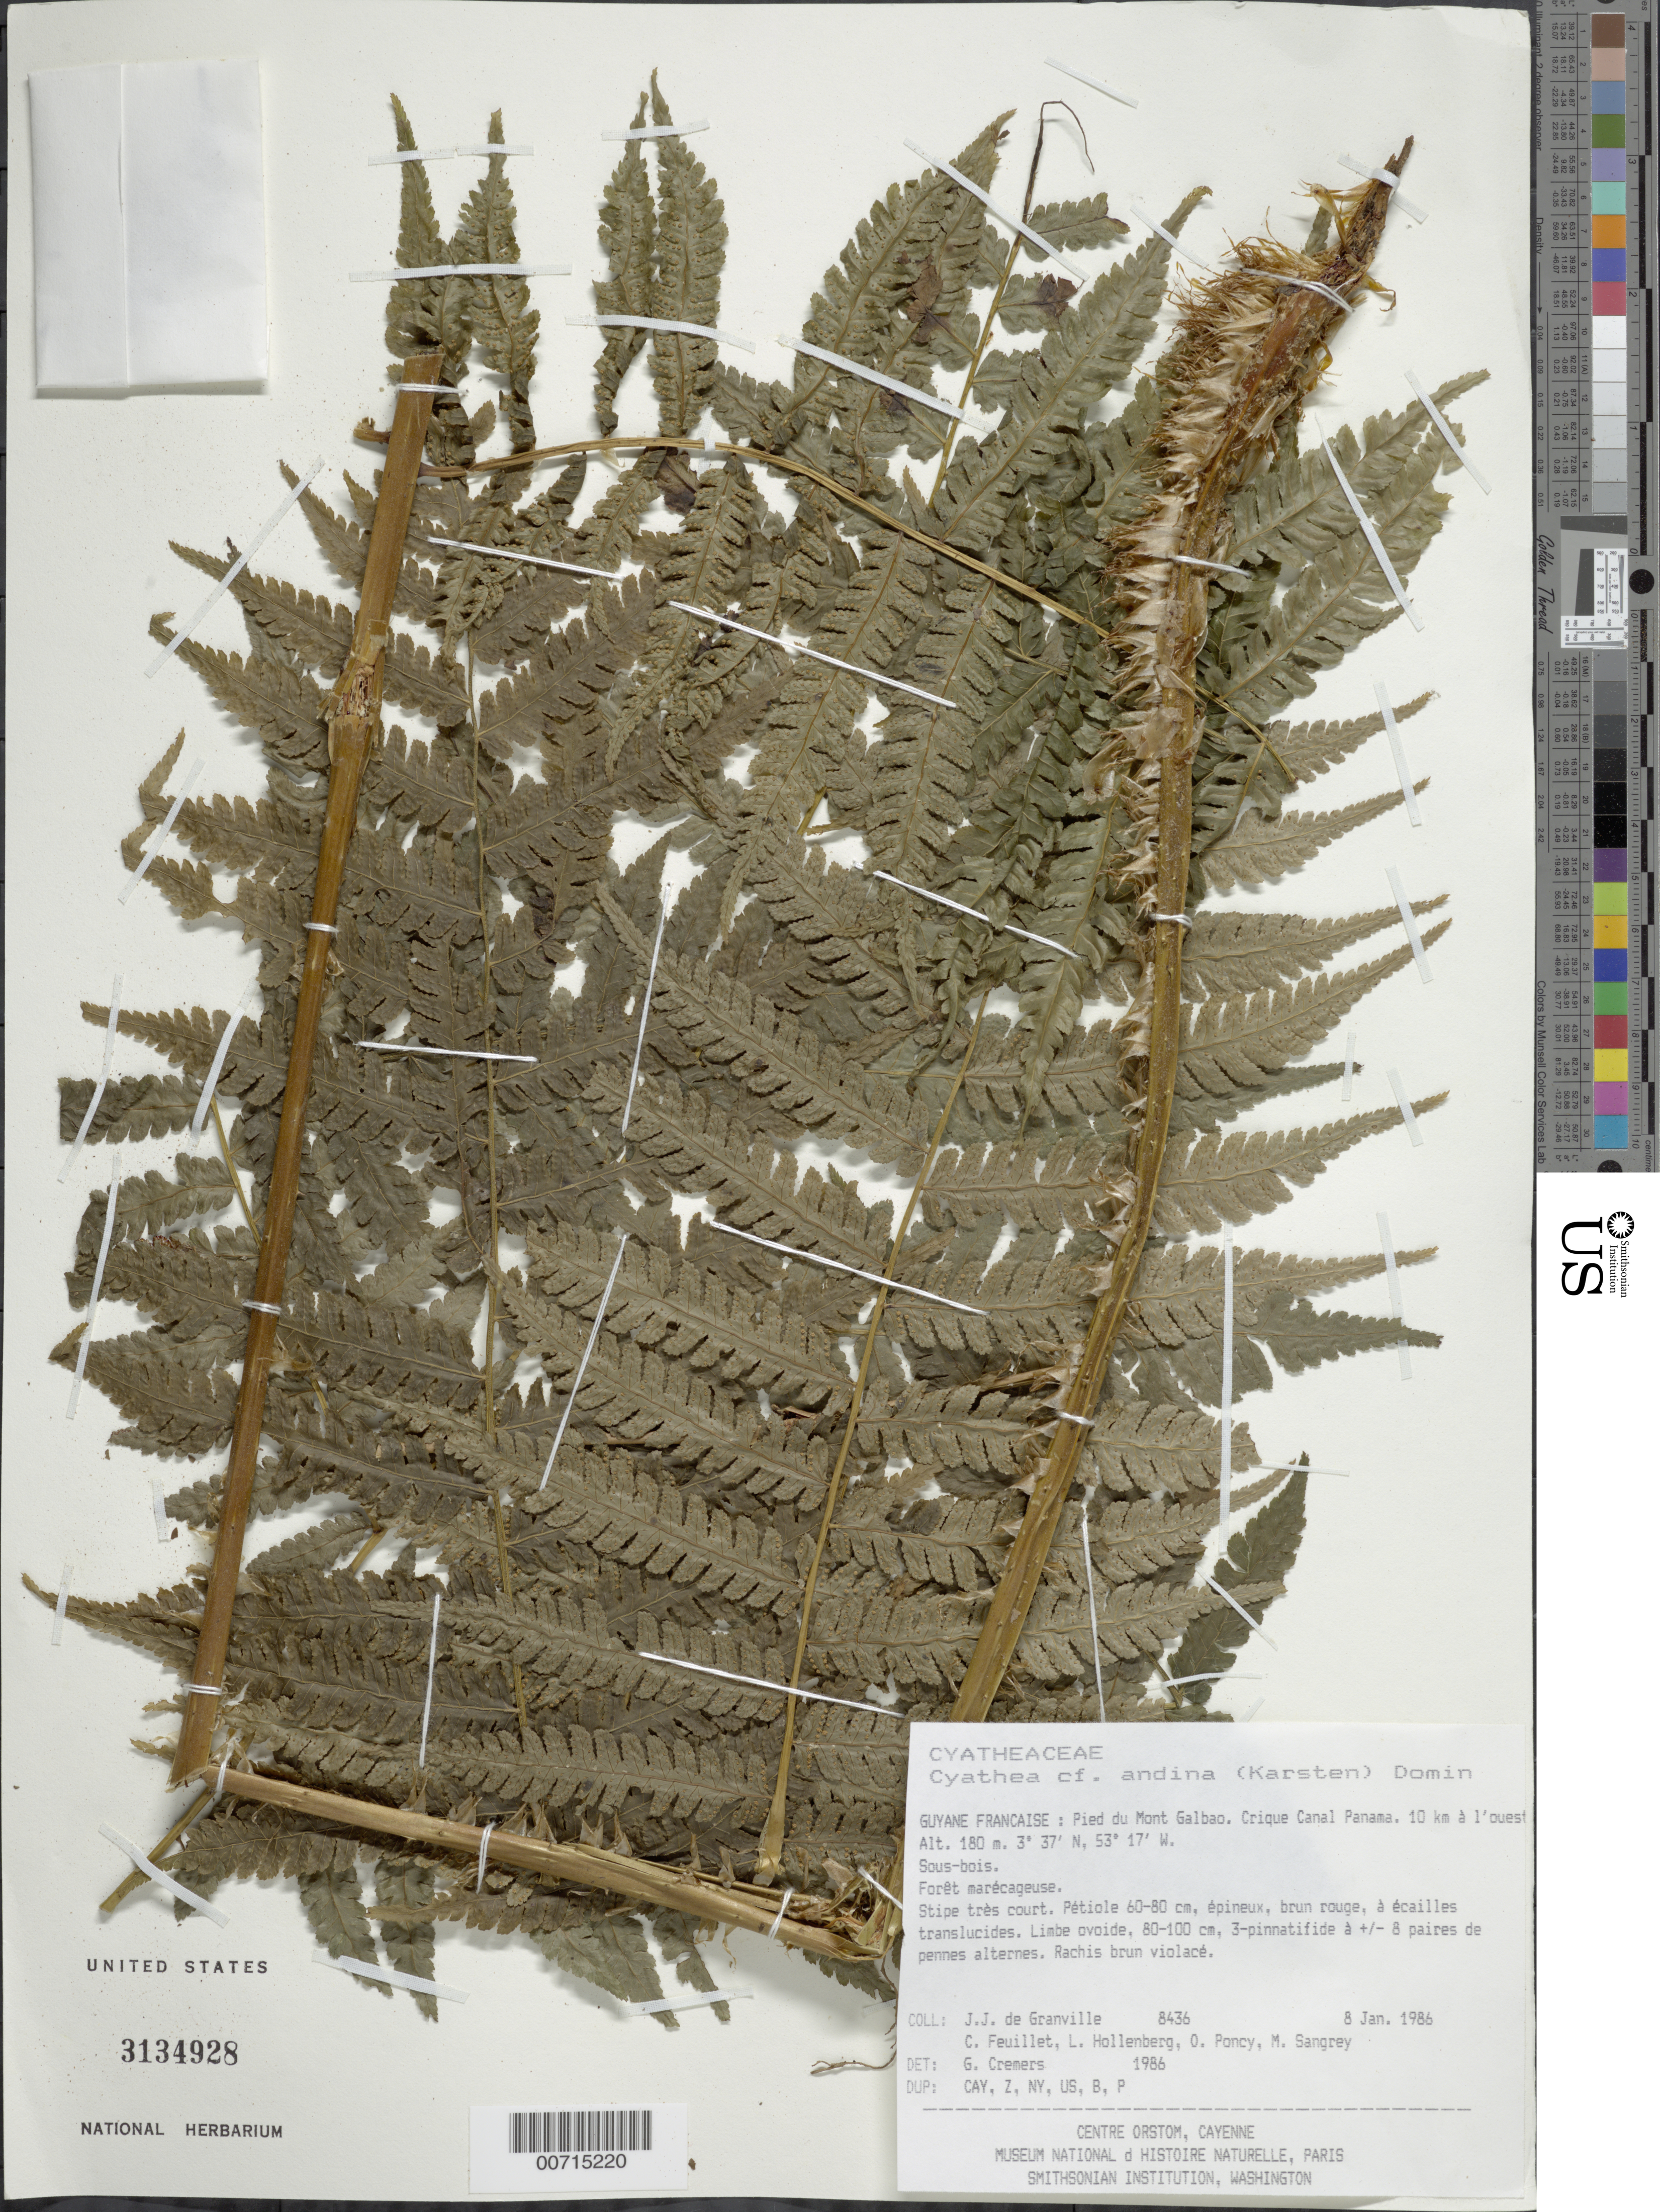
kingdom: Plantae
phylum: Tracheophyta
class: Polypodiopsida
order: Cyatheales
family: Cyatheaceae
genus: Cyathea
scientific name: Cyathea andina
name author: Domin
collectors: J.-J. de Granville, C. Feuillet, L. Hollenberg, O. Poncy & M. S. Sangrey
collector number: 8436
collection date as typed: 8-Jan-86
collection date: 1986-01-08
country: French Guiana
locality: Pied du Mont Galbao. Crique Canal Panama. 10 km à l'ouest de Saül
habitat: Sous-bois; forêt marécageuse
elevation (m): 180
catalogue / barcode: US 3134928